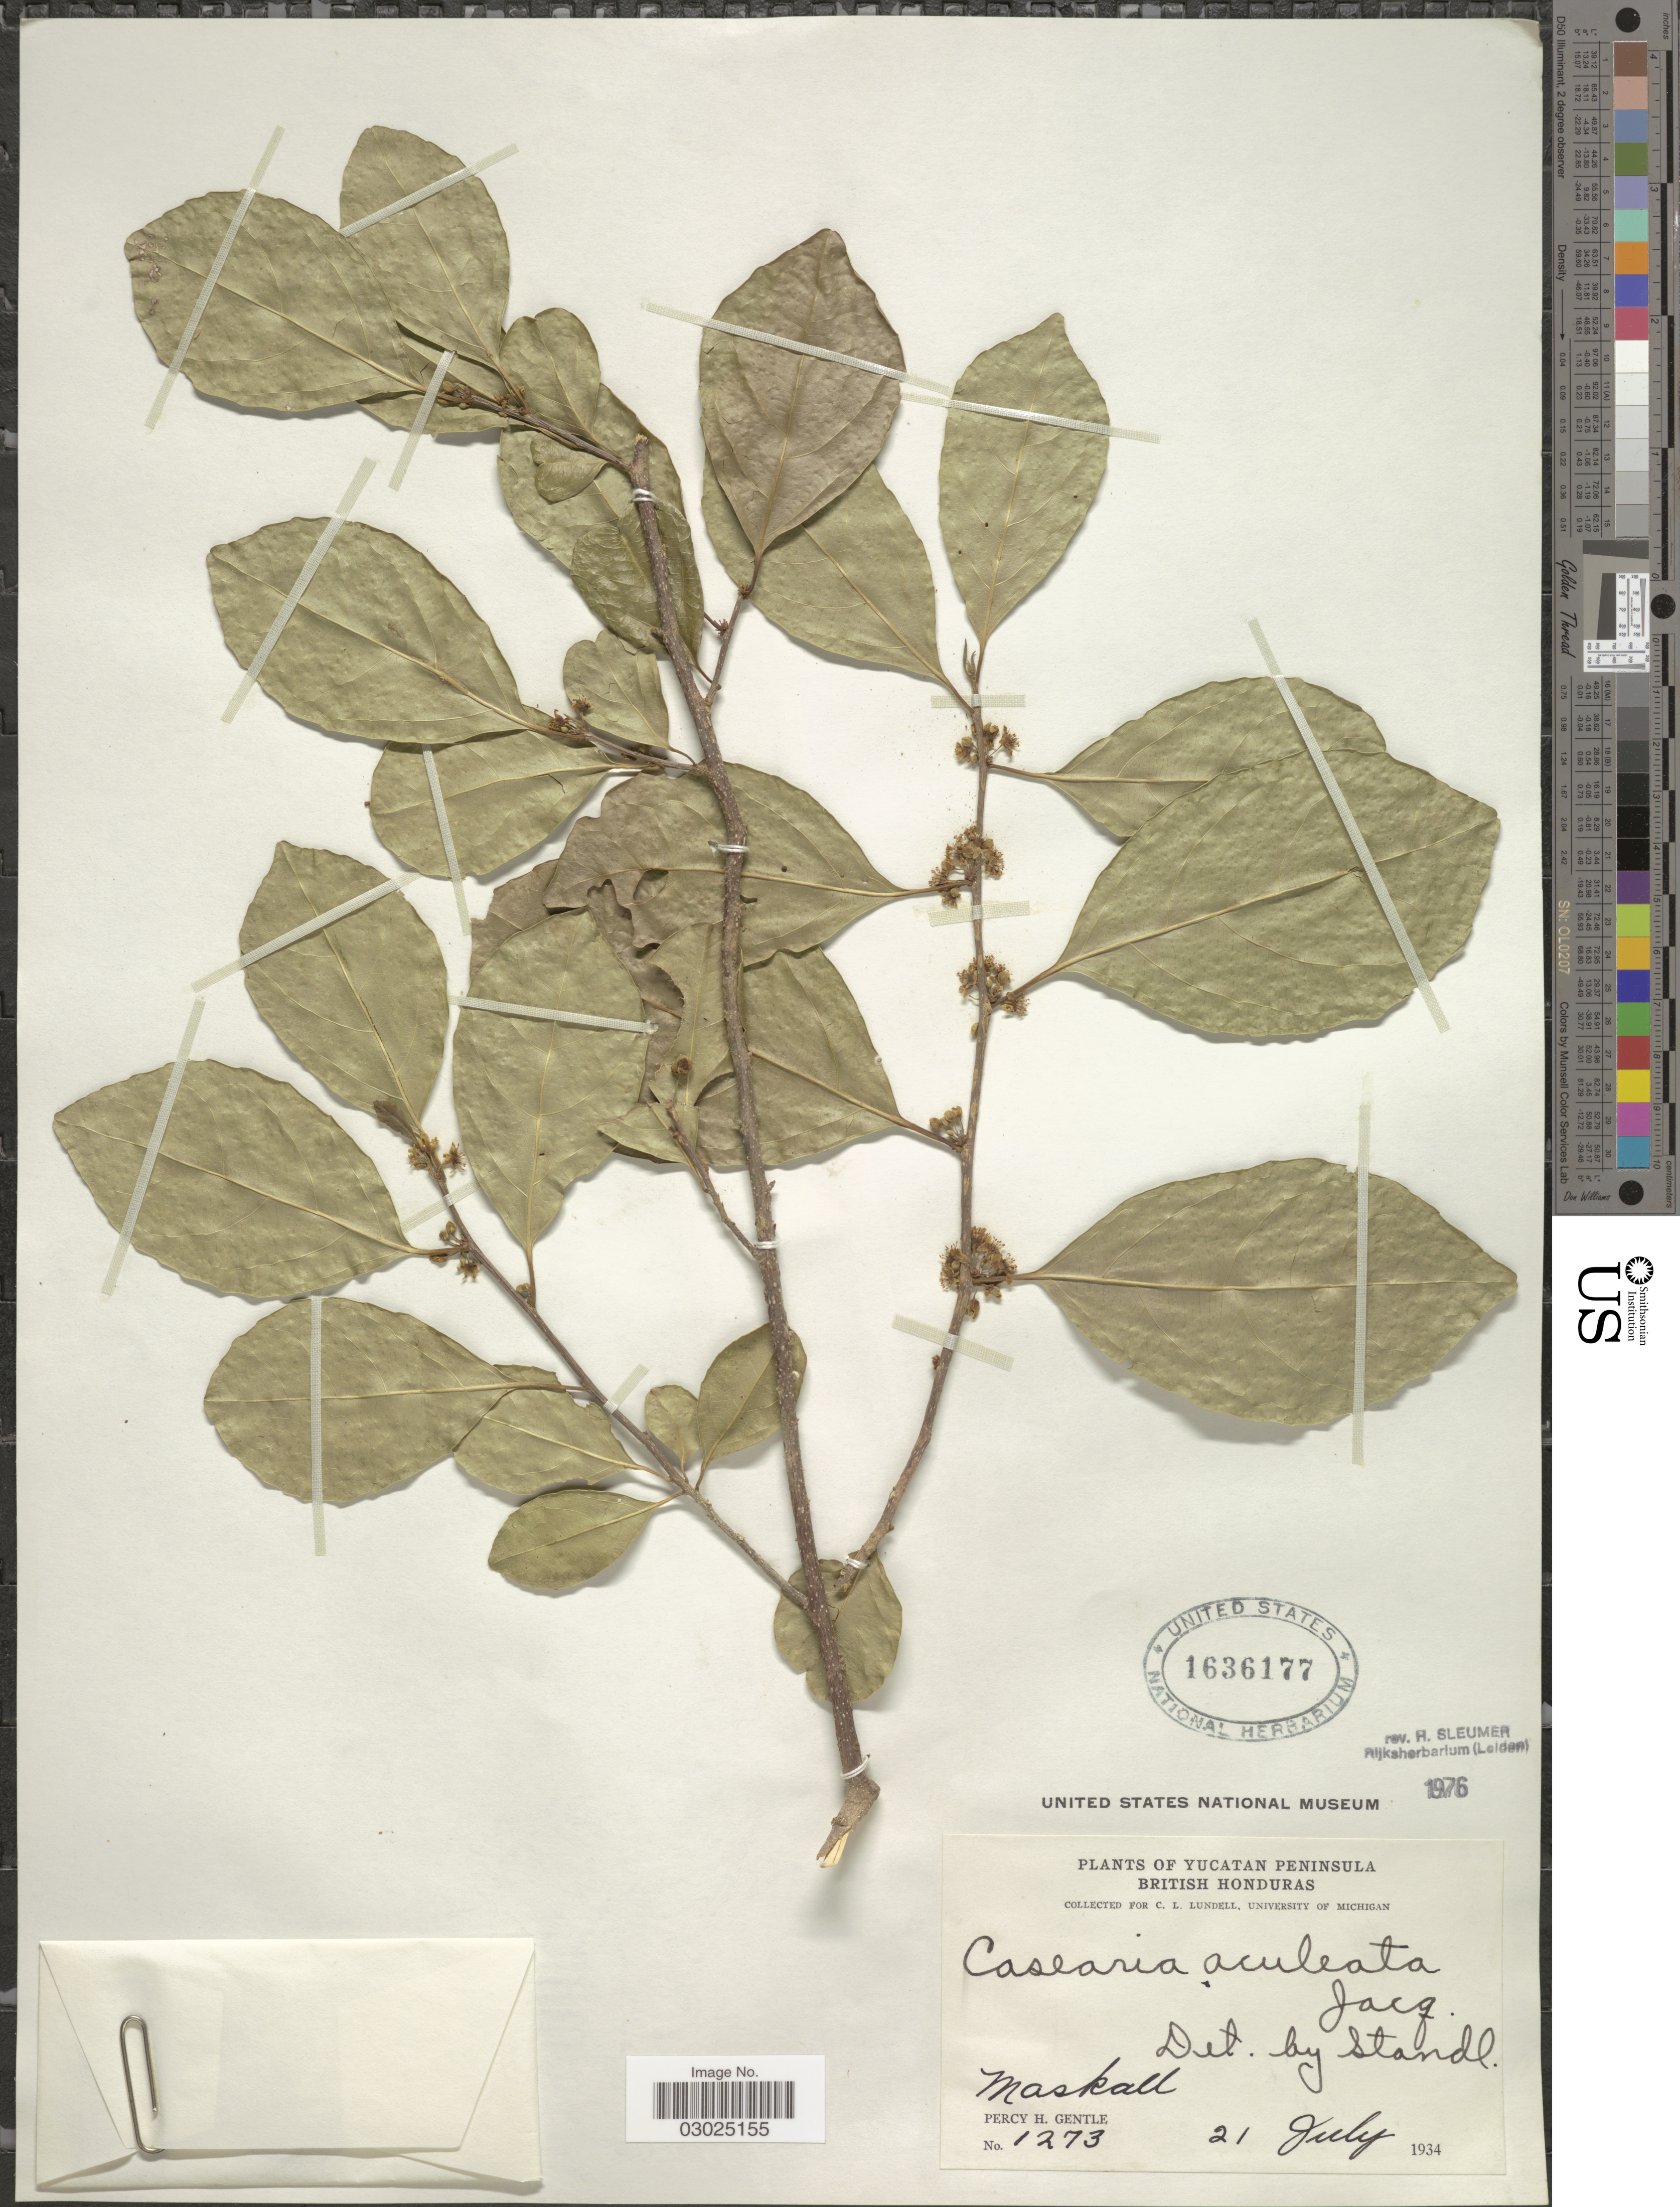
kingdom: Plantae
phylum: Tracheophyta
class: Magnoliopsida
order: Malpighiales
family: Salicaceae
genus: Casearia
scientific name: Casearia aculeata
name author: Jacq.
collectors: P. H. Gentle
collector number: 1273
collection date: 1934-07-21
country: Belize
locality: Yucatan Peninsula. British Honduras. Maskall.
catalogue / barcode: US 1636177